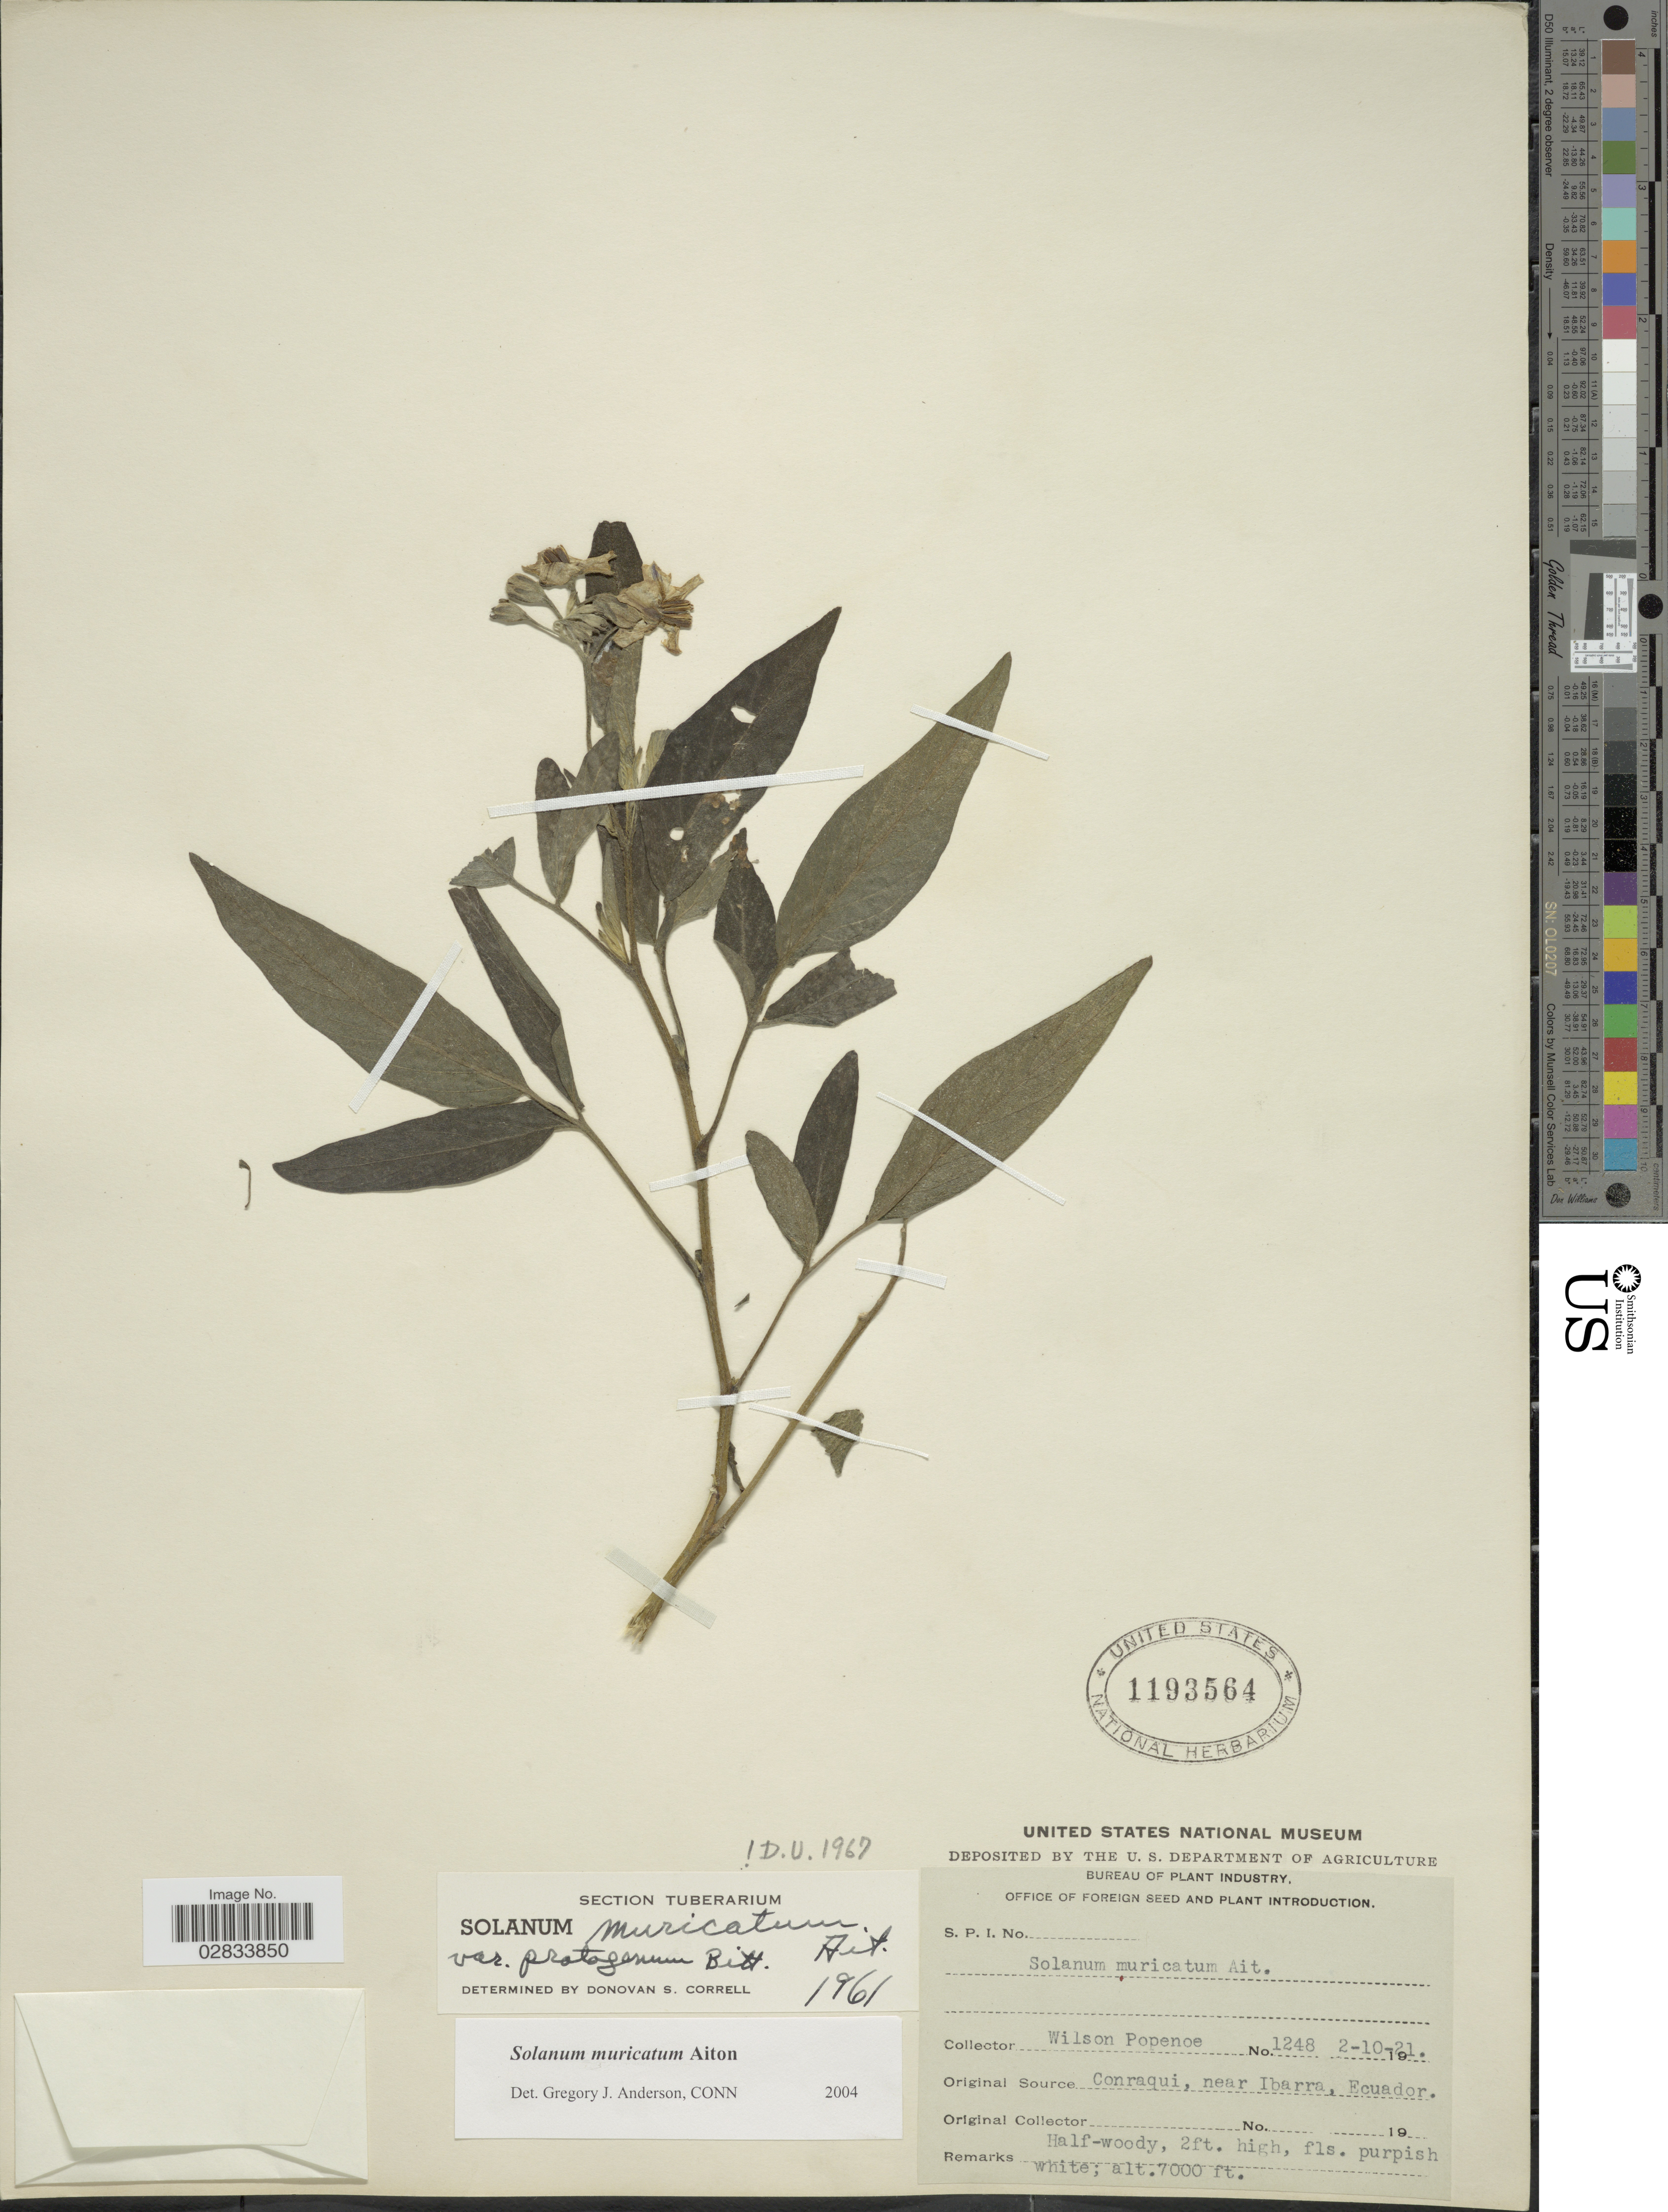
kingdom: Plantae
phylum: Tracheophyta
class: Magnoliopsida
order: Solanales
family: Solanaceae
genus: Solanum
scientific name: Solanum muricatum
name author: Aiton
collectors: W. Popenoe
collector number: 1248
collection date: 1921-10-02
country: Ecuador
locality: Conraqui, near Ibarra, Ecuador.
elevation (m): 2134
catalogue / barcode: US 1193564